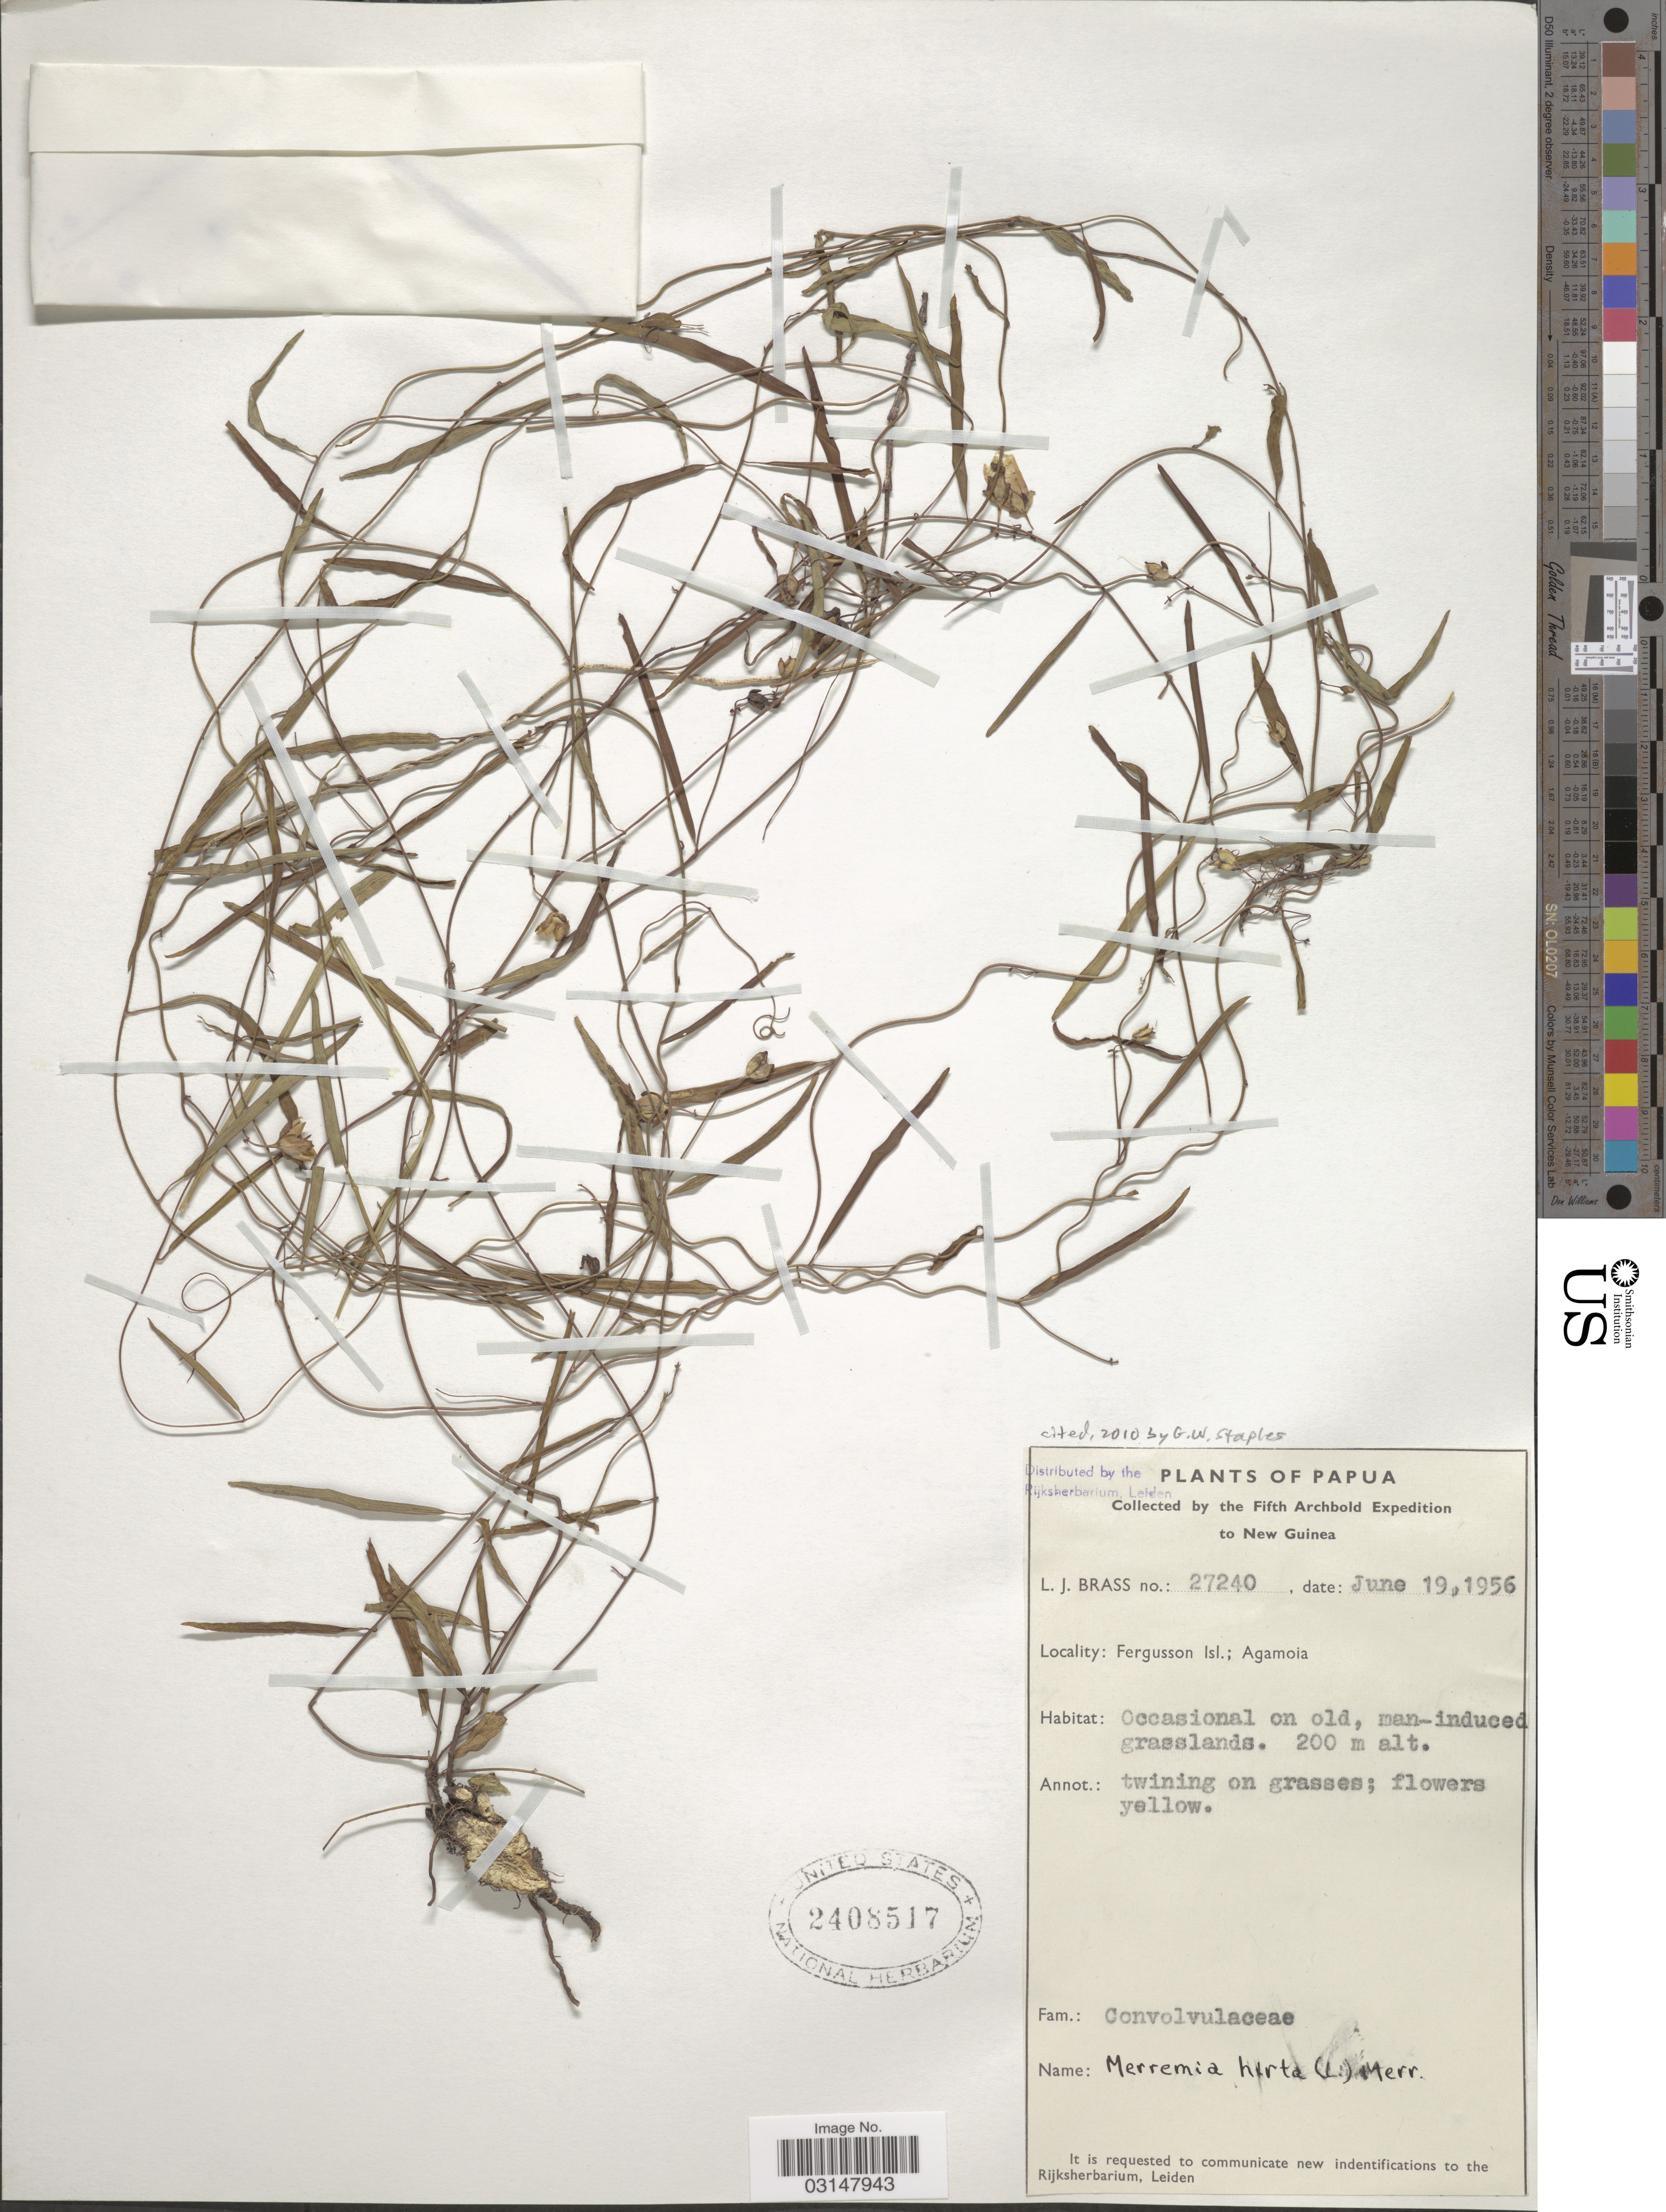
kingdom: Plantae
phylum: Tracheophyta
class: Magnoliopsida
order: Solanales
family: Convolvulaceae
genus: Merremia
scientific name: Merremia hirta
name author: (L.) Merr.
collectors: L. J. Brass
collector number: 27240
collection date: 1956-06-19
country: Papua New Guinea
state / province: Milne Bay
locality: Papua. New Guinea. Fergusson Isl.; Agamoia.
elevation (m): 200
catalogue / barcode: US 2408517